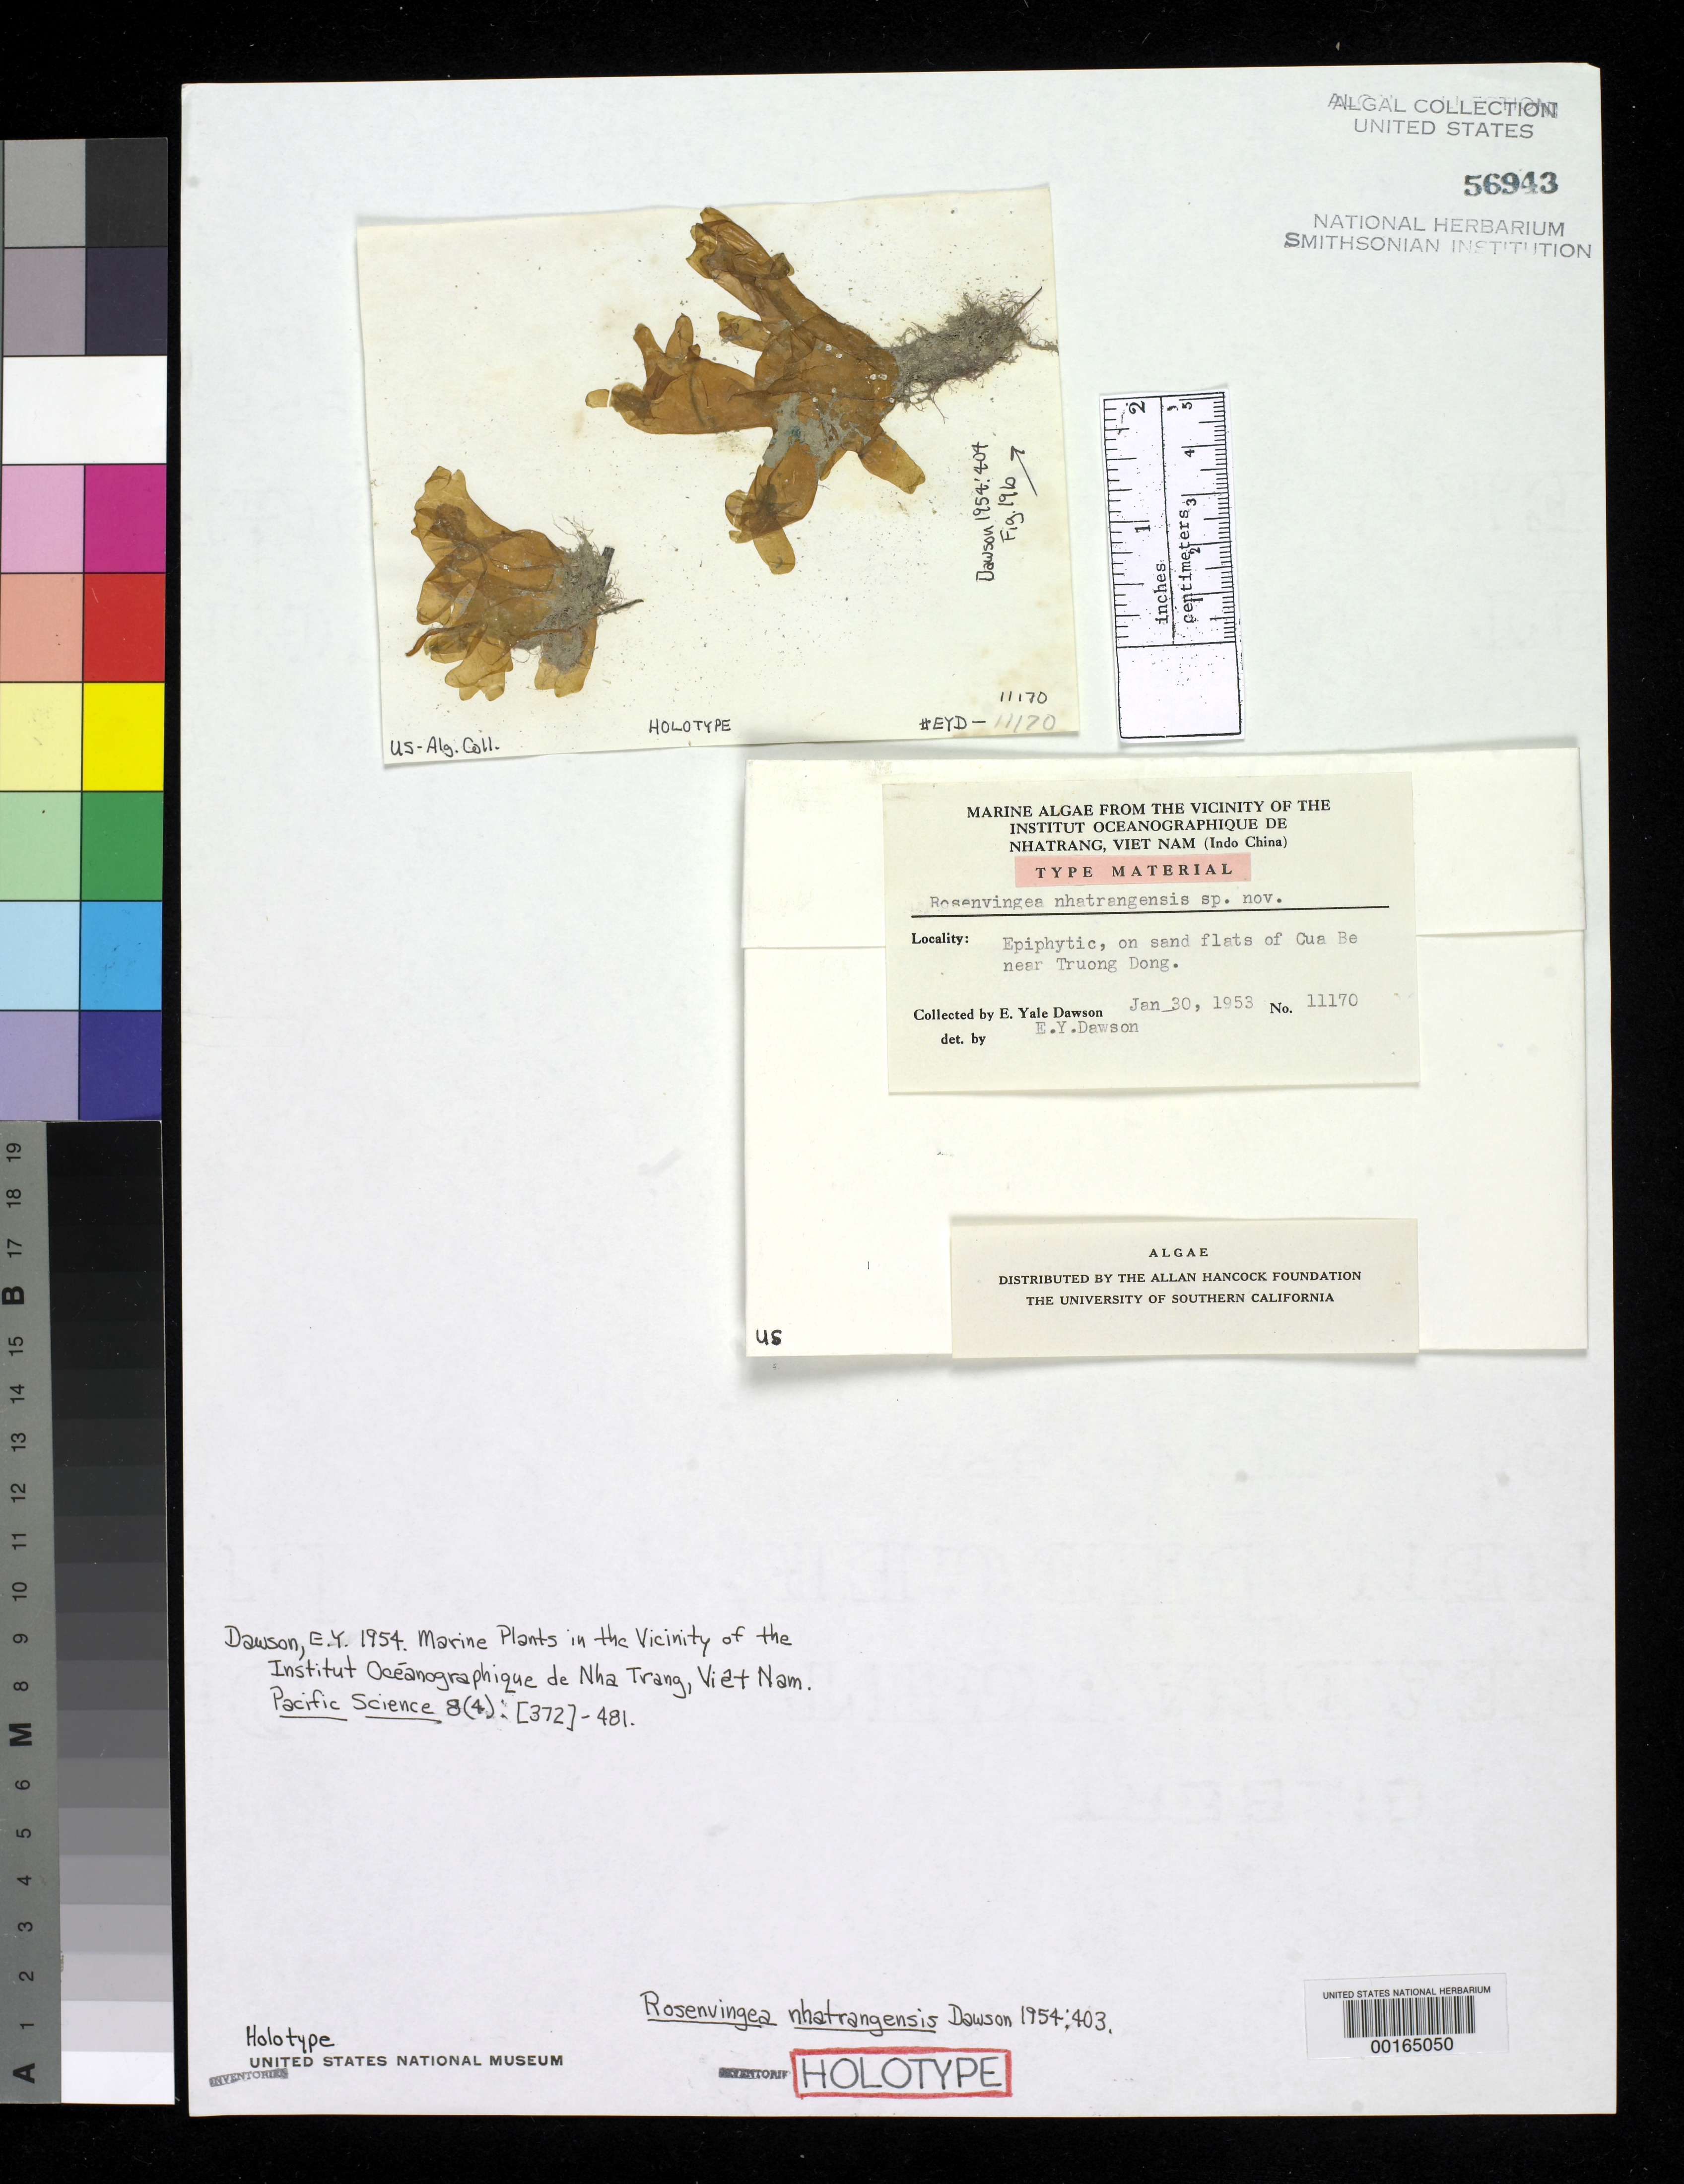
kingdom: Chromista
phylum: Ochrophyta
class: Phaeophyceae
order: Scytosiphonales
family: Scytosiphonaceae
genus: Rosenvingea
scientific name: Rosenvingea nhatrangensis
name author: E.Y. Dawson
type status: Holotype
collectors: E. Y. Dawson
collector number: EYD 11170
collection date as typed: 30 Jan 1953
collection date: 1953-01-30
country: Vietnam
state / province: Phu Khanh Province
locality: Cua Be near Truong Dong.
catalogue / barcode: US 56943